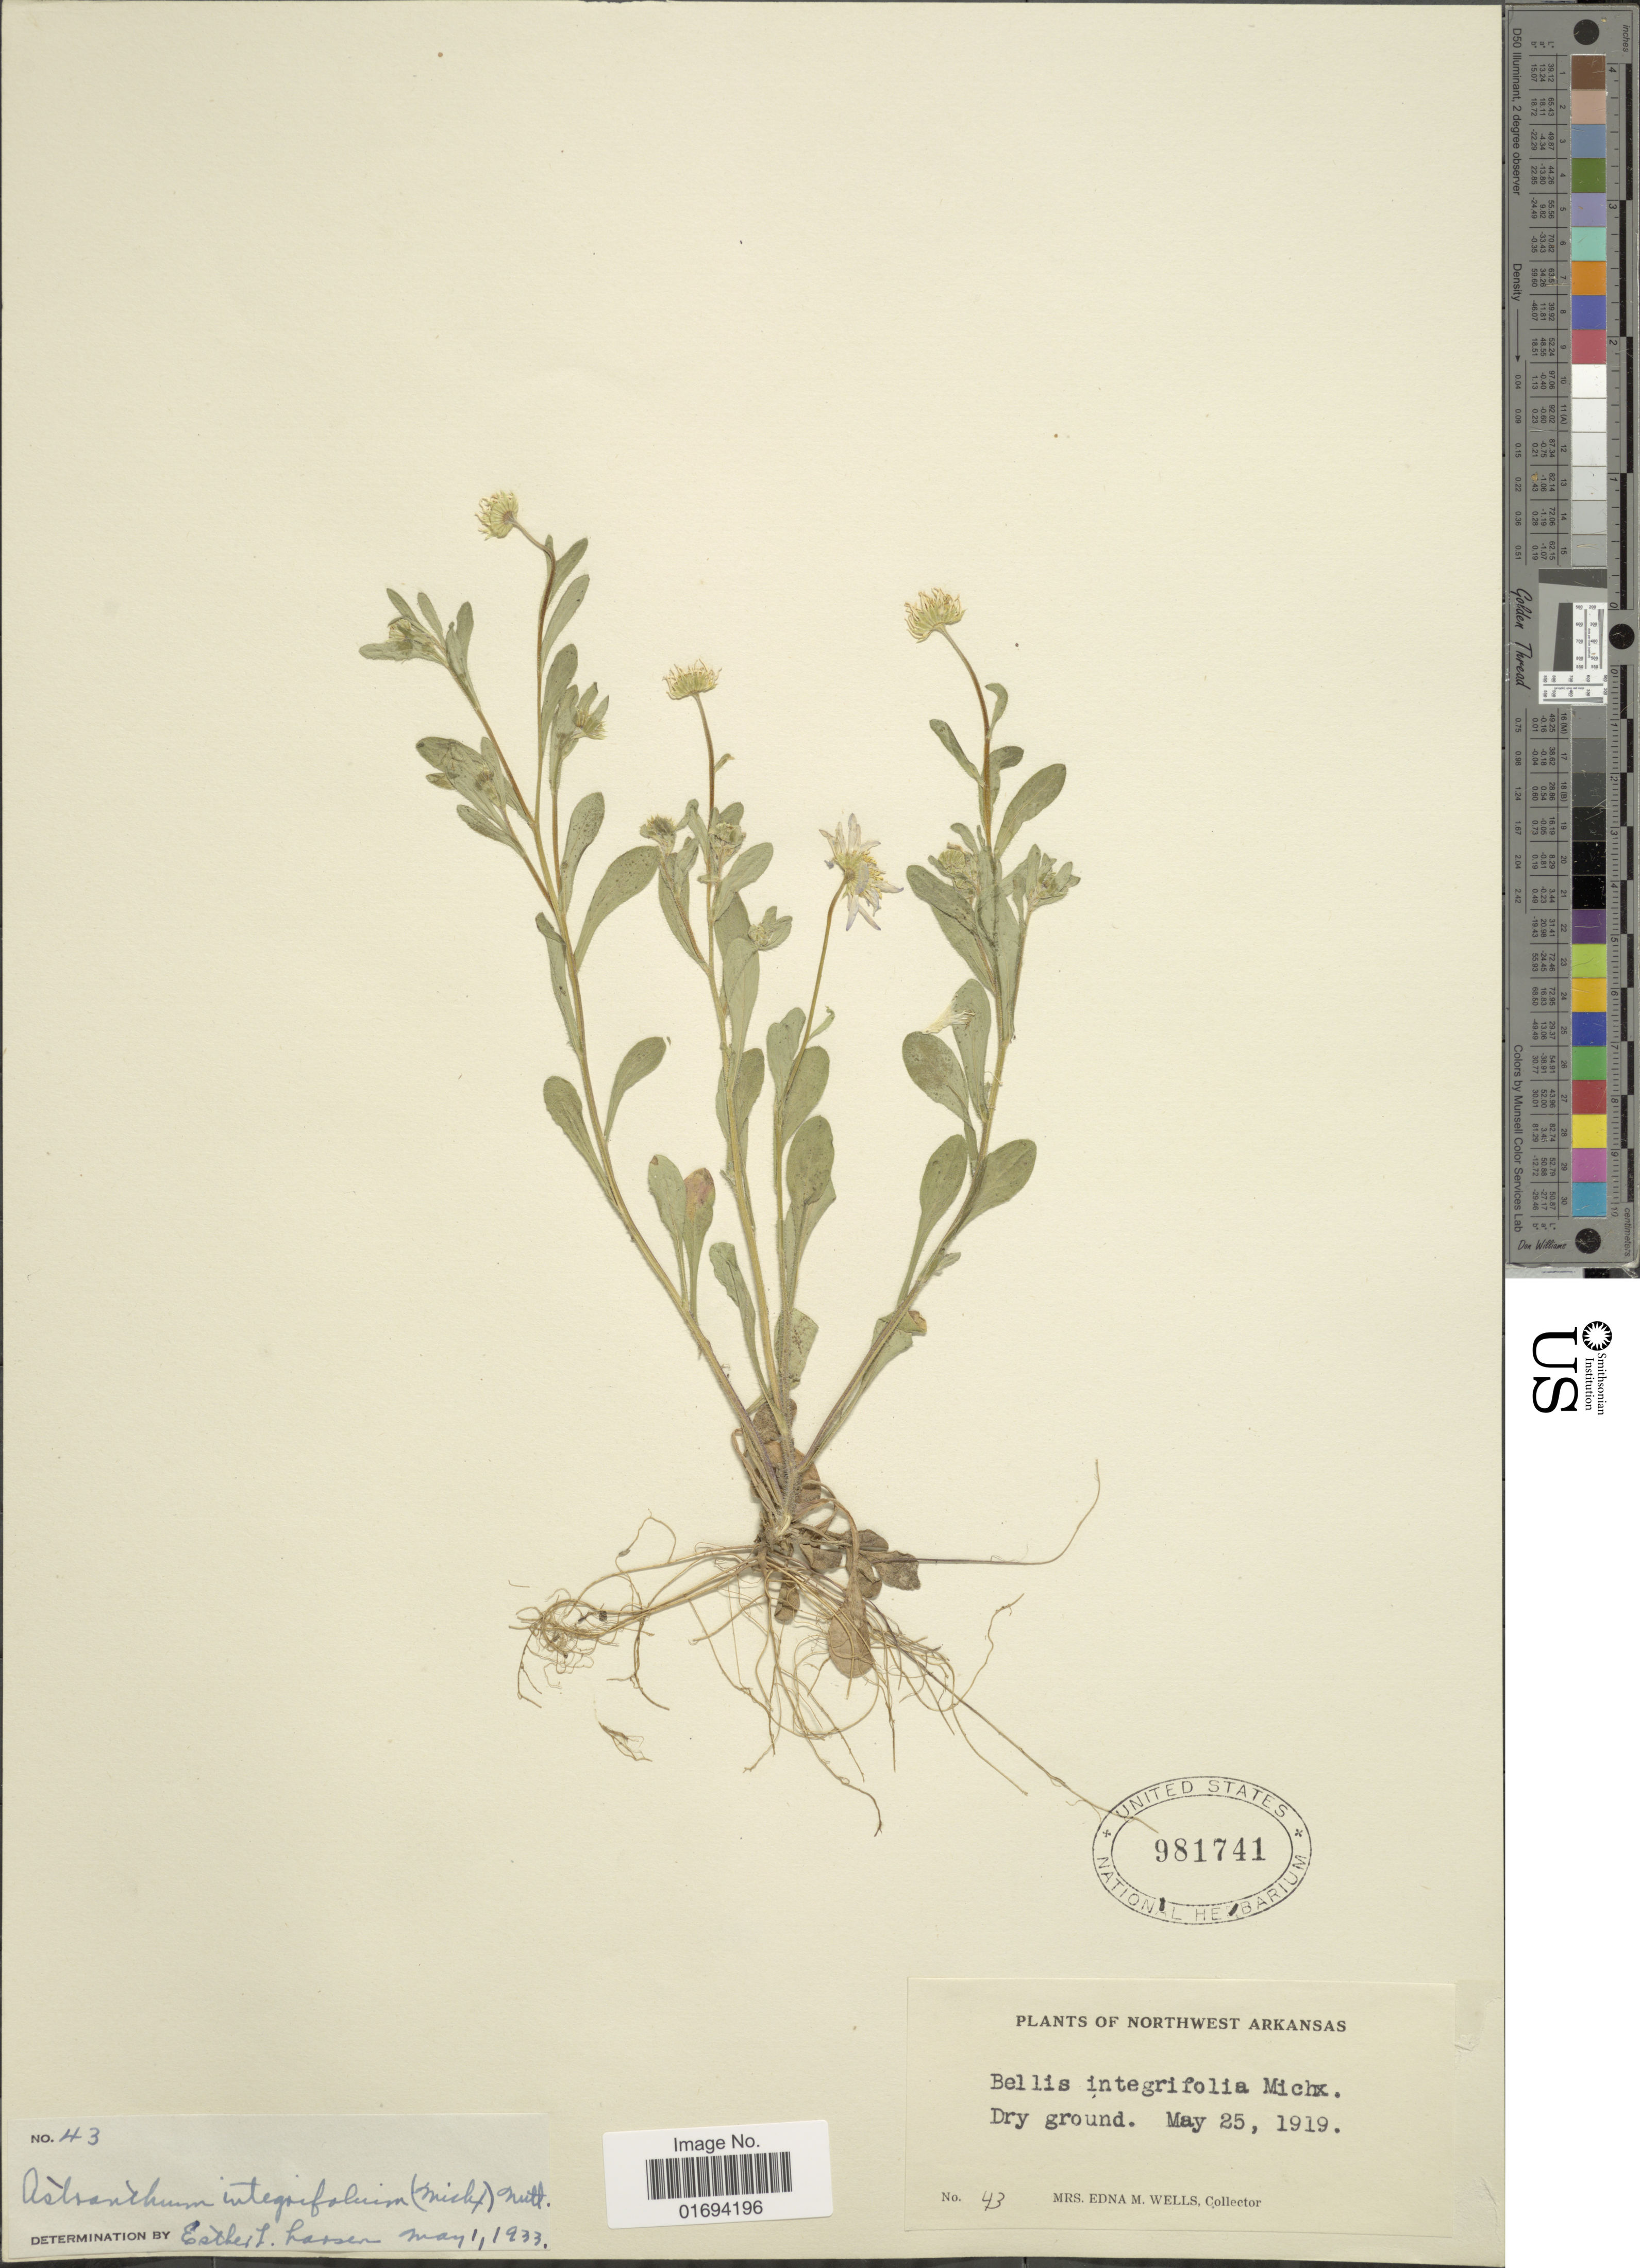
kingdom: Plantae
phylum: Tracheophyta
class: Magnoliopsida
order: Asterales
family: Asteraceae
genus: Astranthium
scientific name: Astranthium integrifolium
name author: (Michx.) Nutt.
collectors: E. M. Wells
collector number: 43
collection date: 1919-05-25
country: United States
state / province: Arkansas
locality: Northwest Arkansas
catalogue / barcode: US 981741